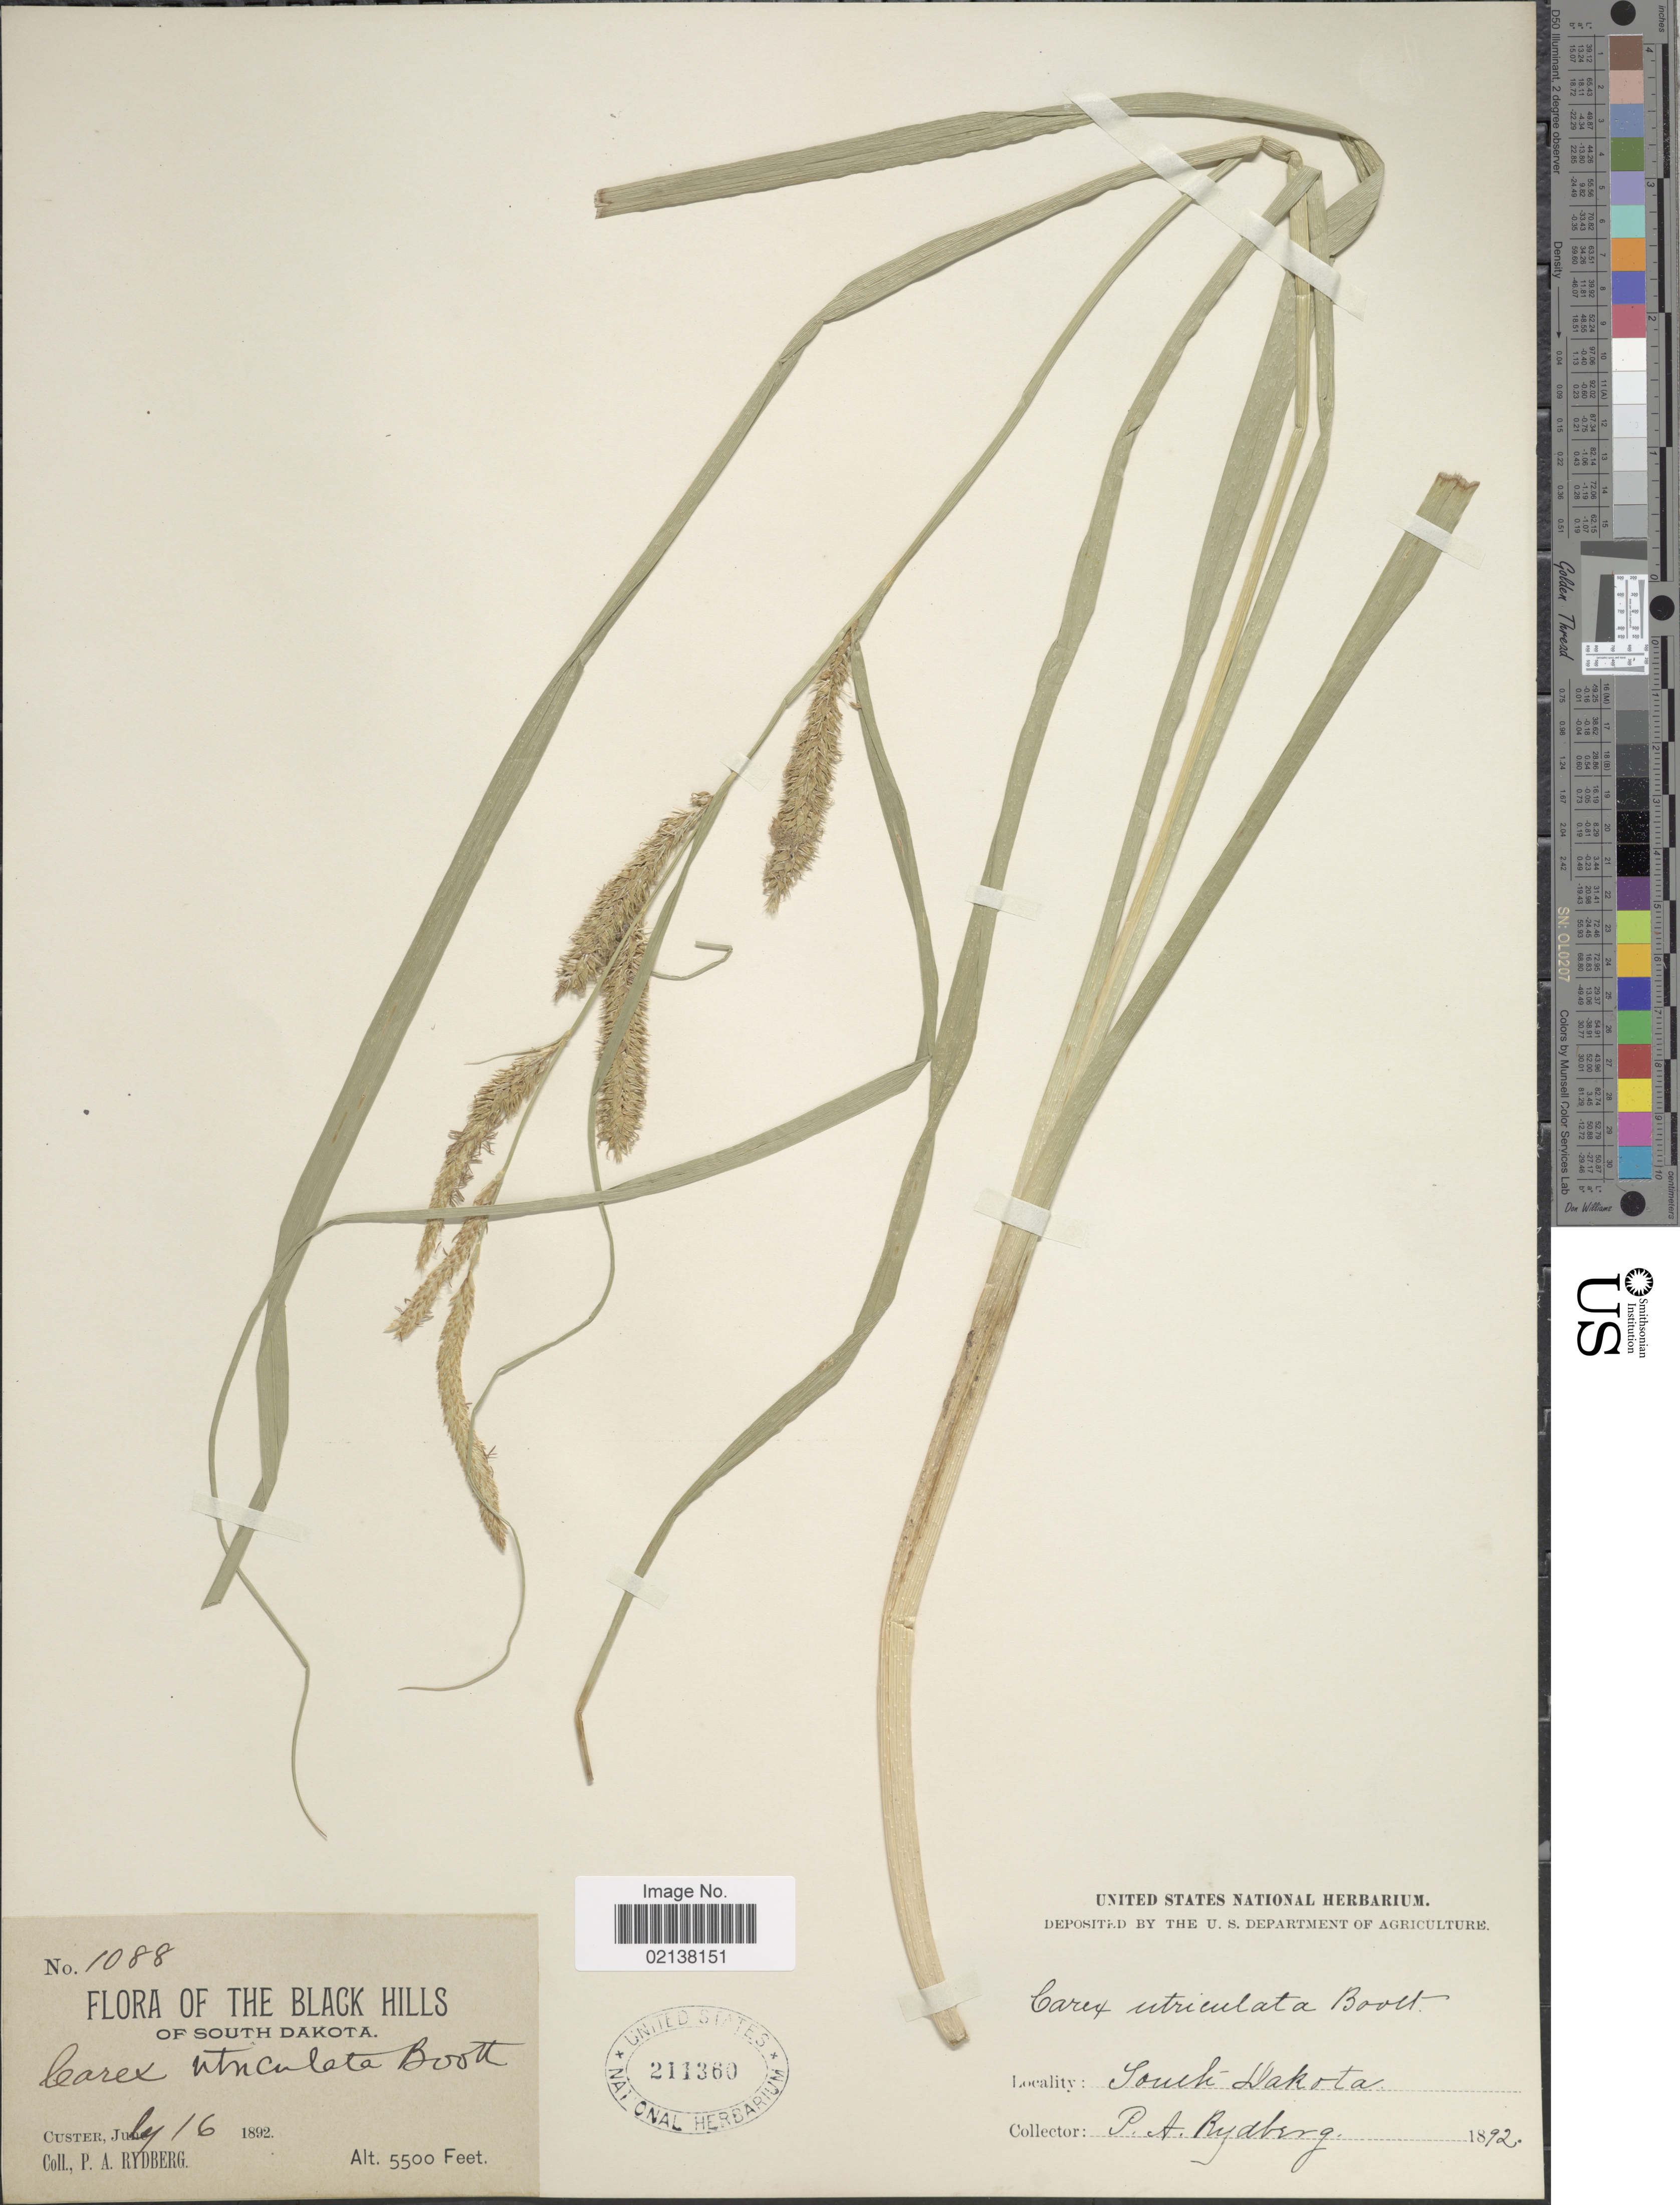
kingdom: Plantae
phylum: Tracheophyta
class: Liliopsida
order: Poales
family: Cyperaceae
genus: Carex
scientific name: Carex utriculata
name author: Boott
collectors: P. A. Rydberg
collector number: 1088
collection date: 1892-07-16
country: United States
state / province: South Dakota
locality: The Black Hills. Custer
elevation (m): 1676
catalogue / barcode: US 211360